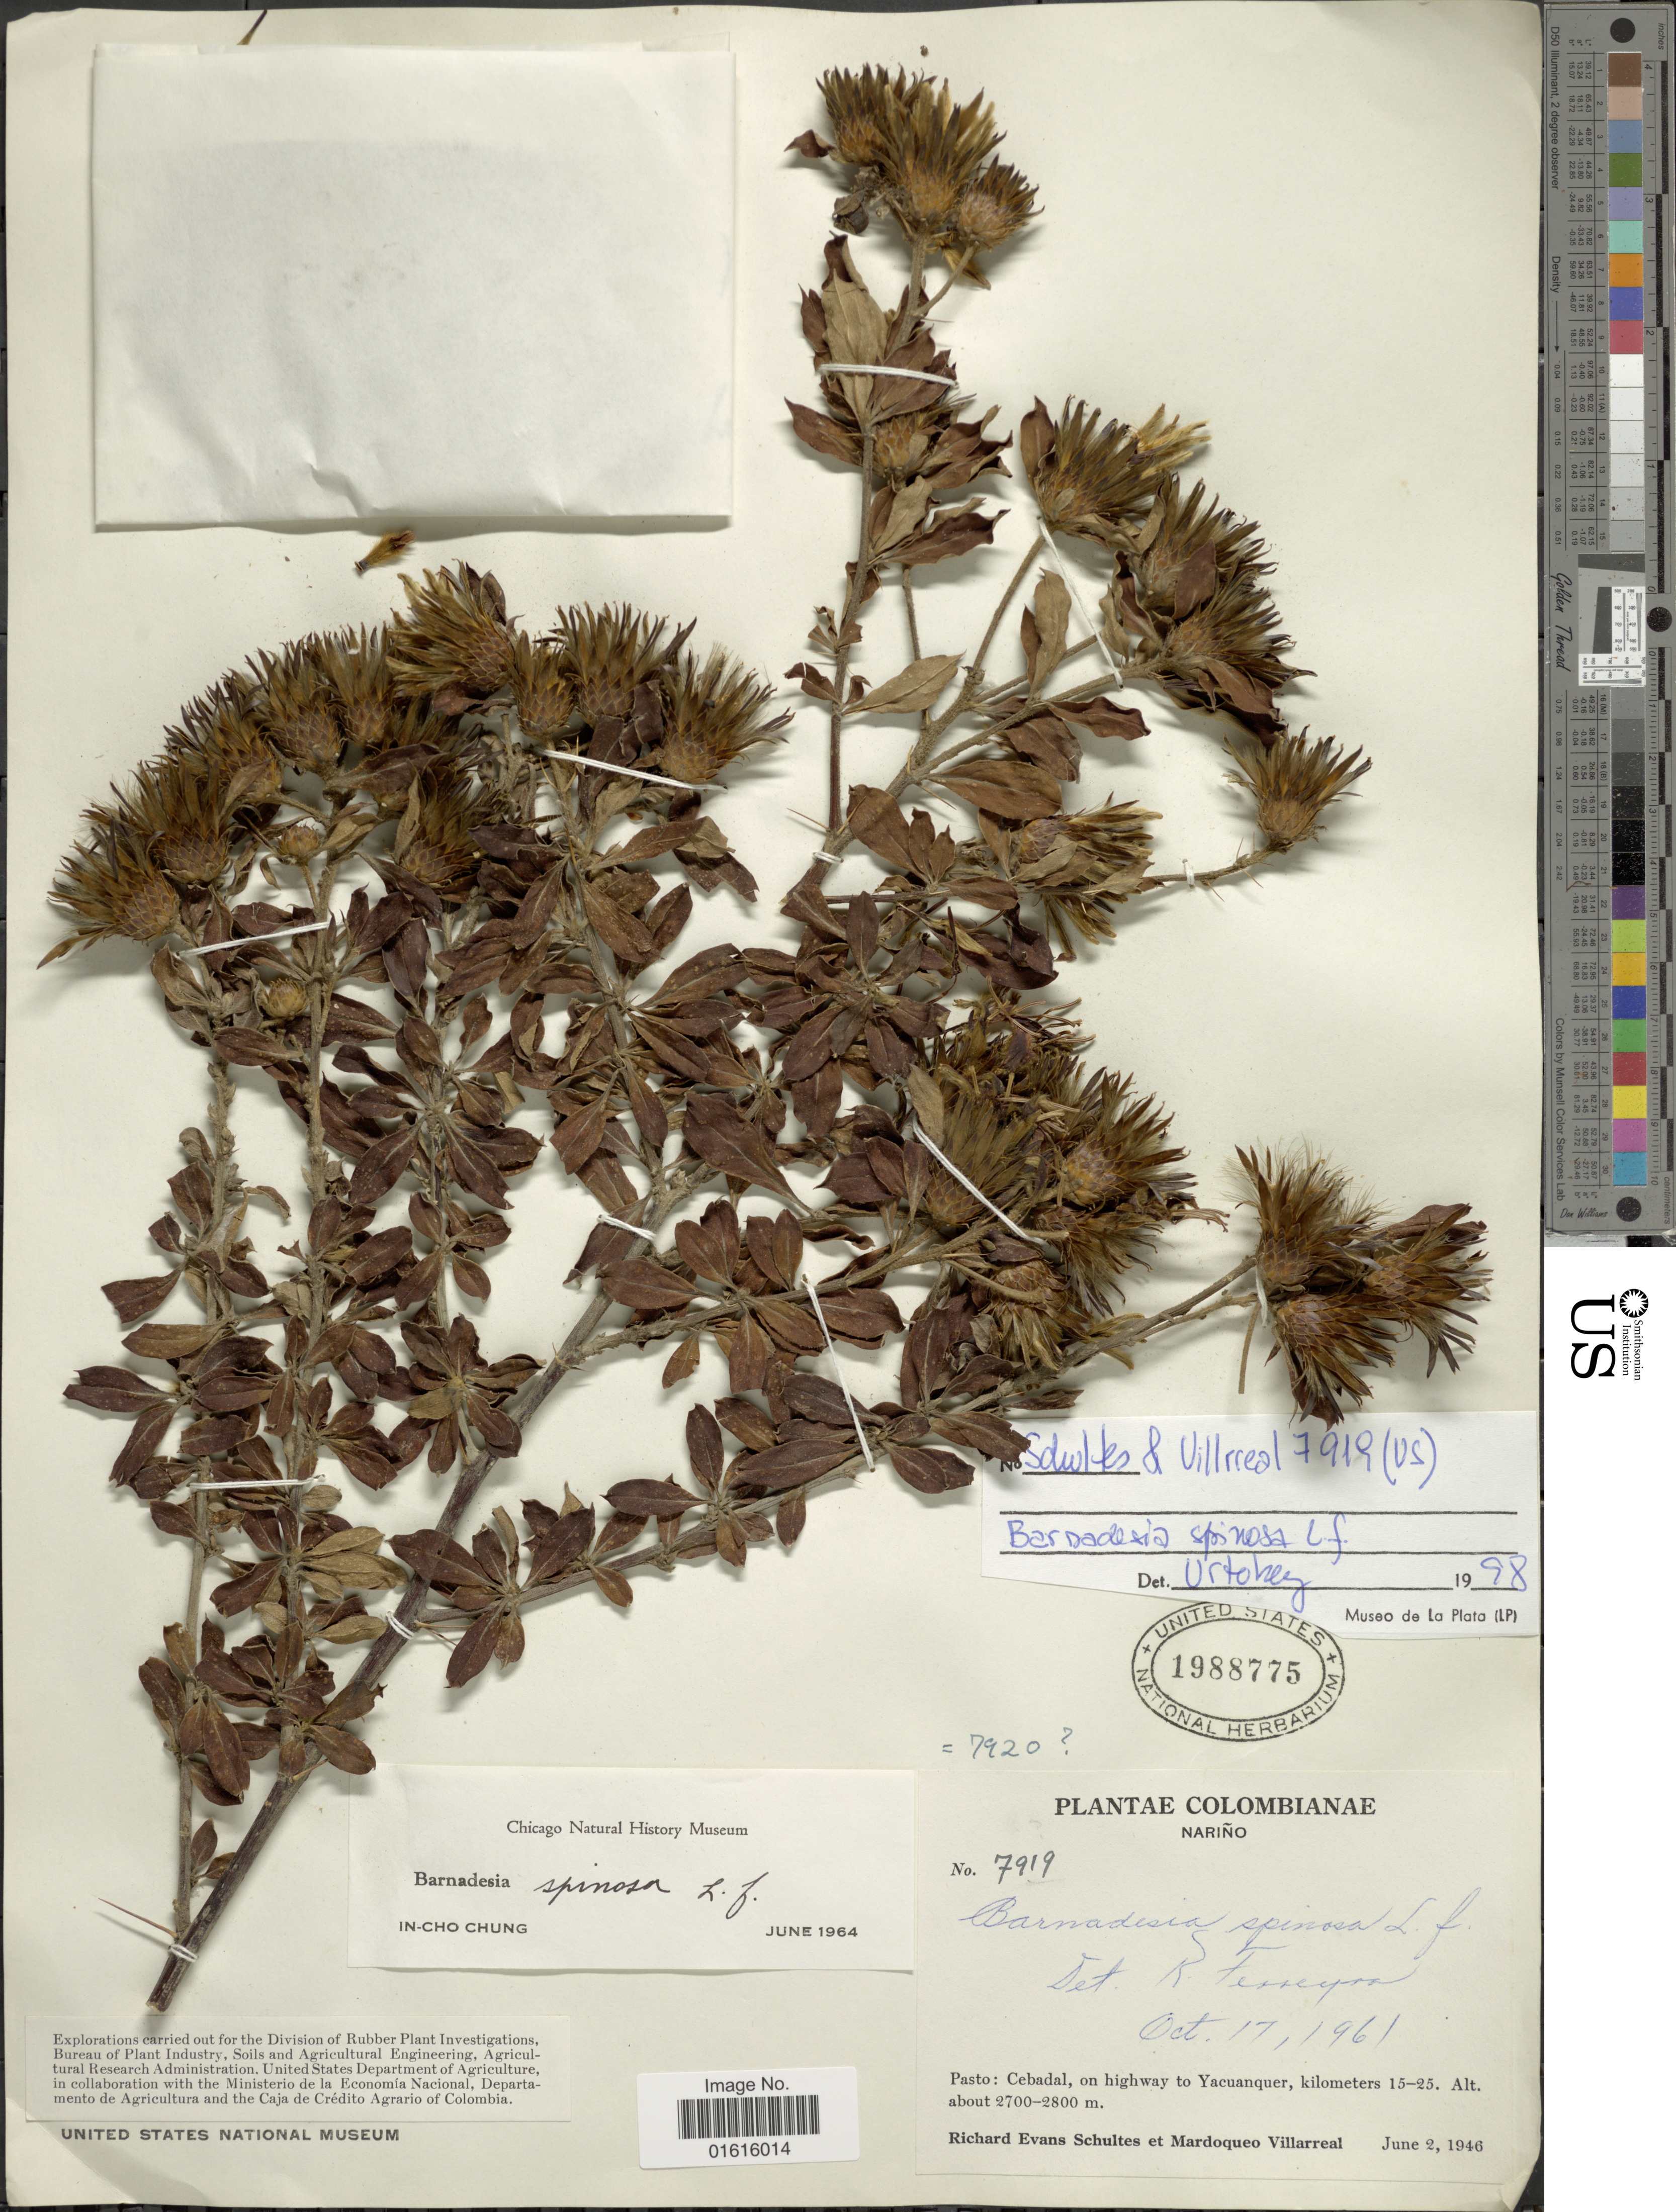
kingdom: Plantae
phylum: Tracheophyta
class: Magnoliopsida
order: Asterales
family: Asteraceae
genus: Barnadesia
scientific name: Barnadesia spinosa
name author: L. f.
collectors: R. E. Schultes & M. Villarreal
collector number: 7919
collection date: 1946-06-02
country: Colombia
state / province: Nariño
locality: Pasto: Cebadal, on highway to Yucuanguer, kilometers 15-25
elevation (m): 2700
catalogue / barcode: US 1988775